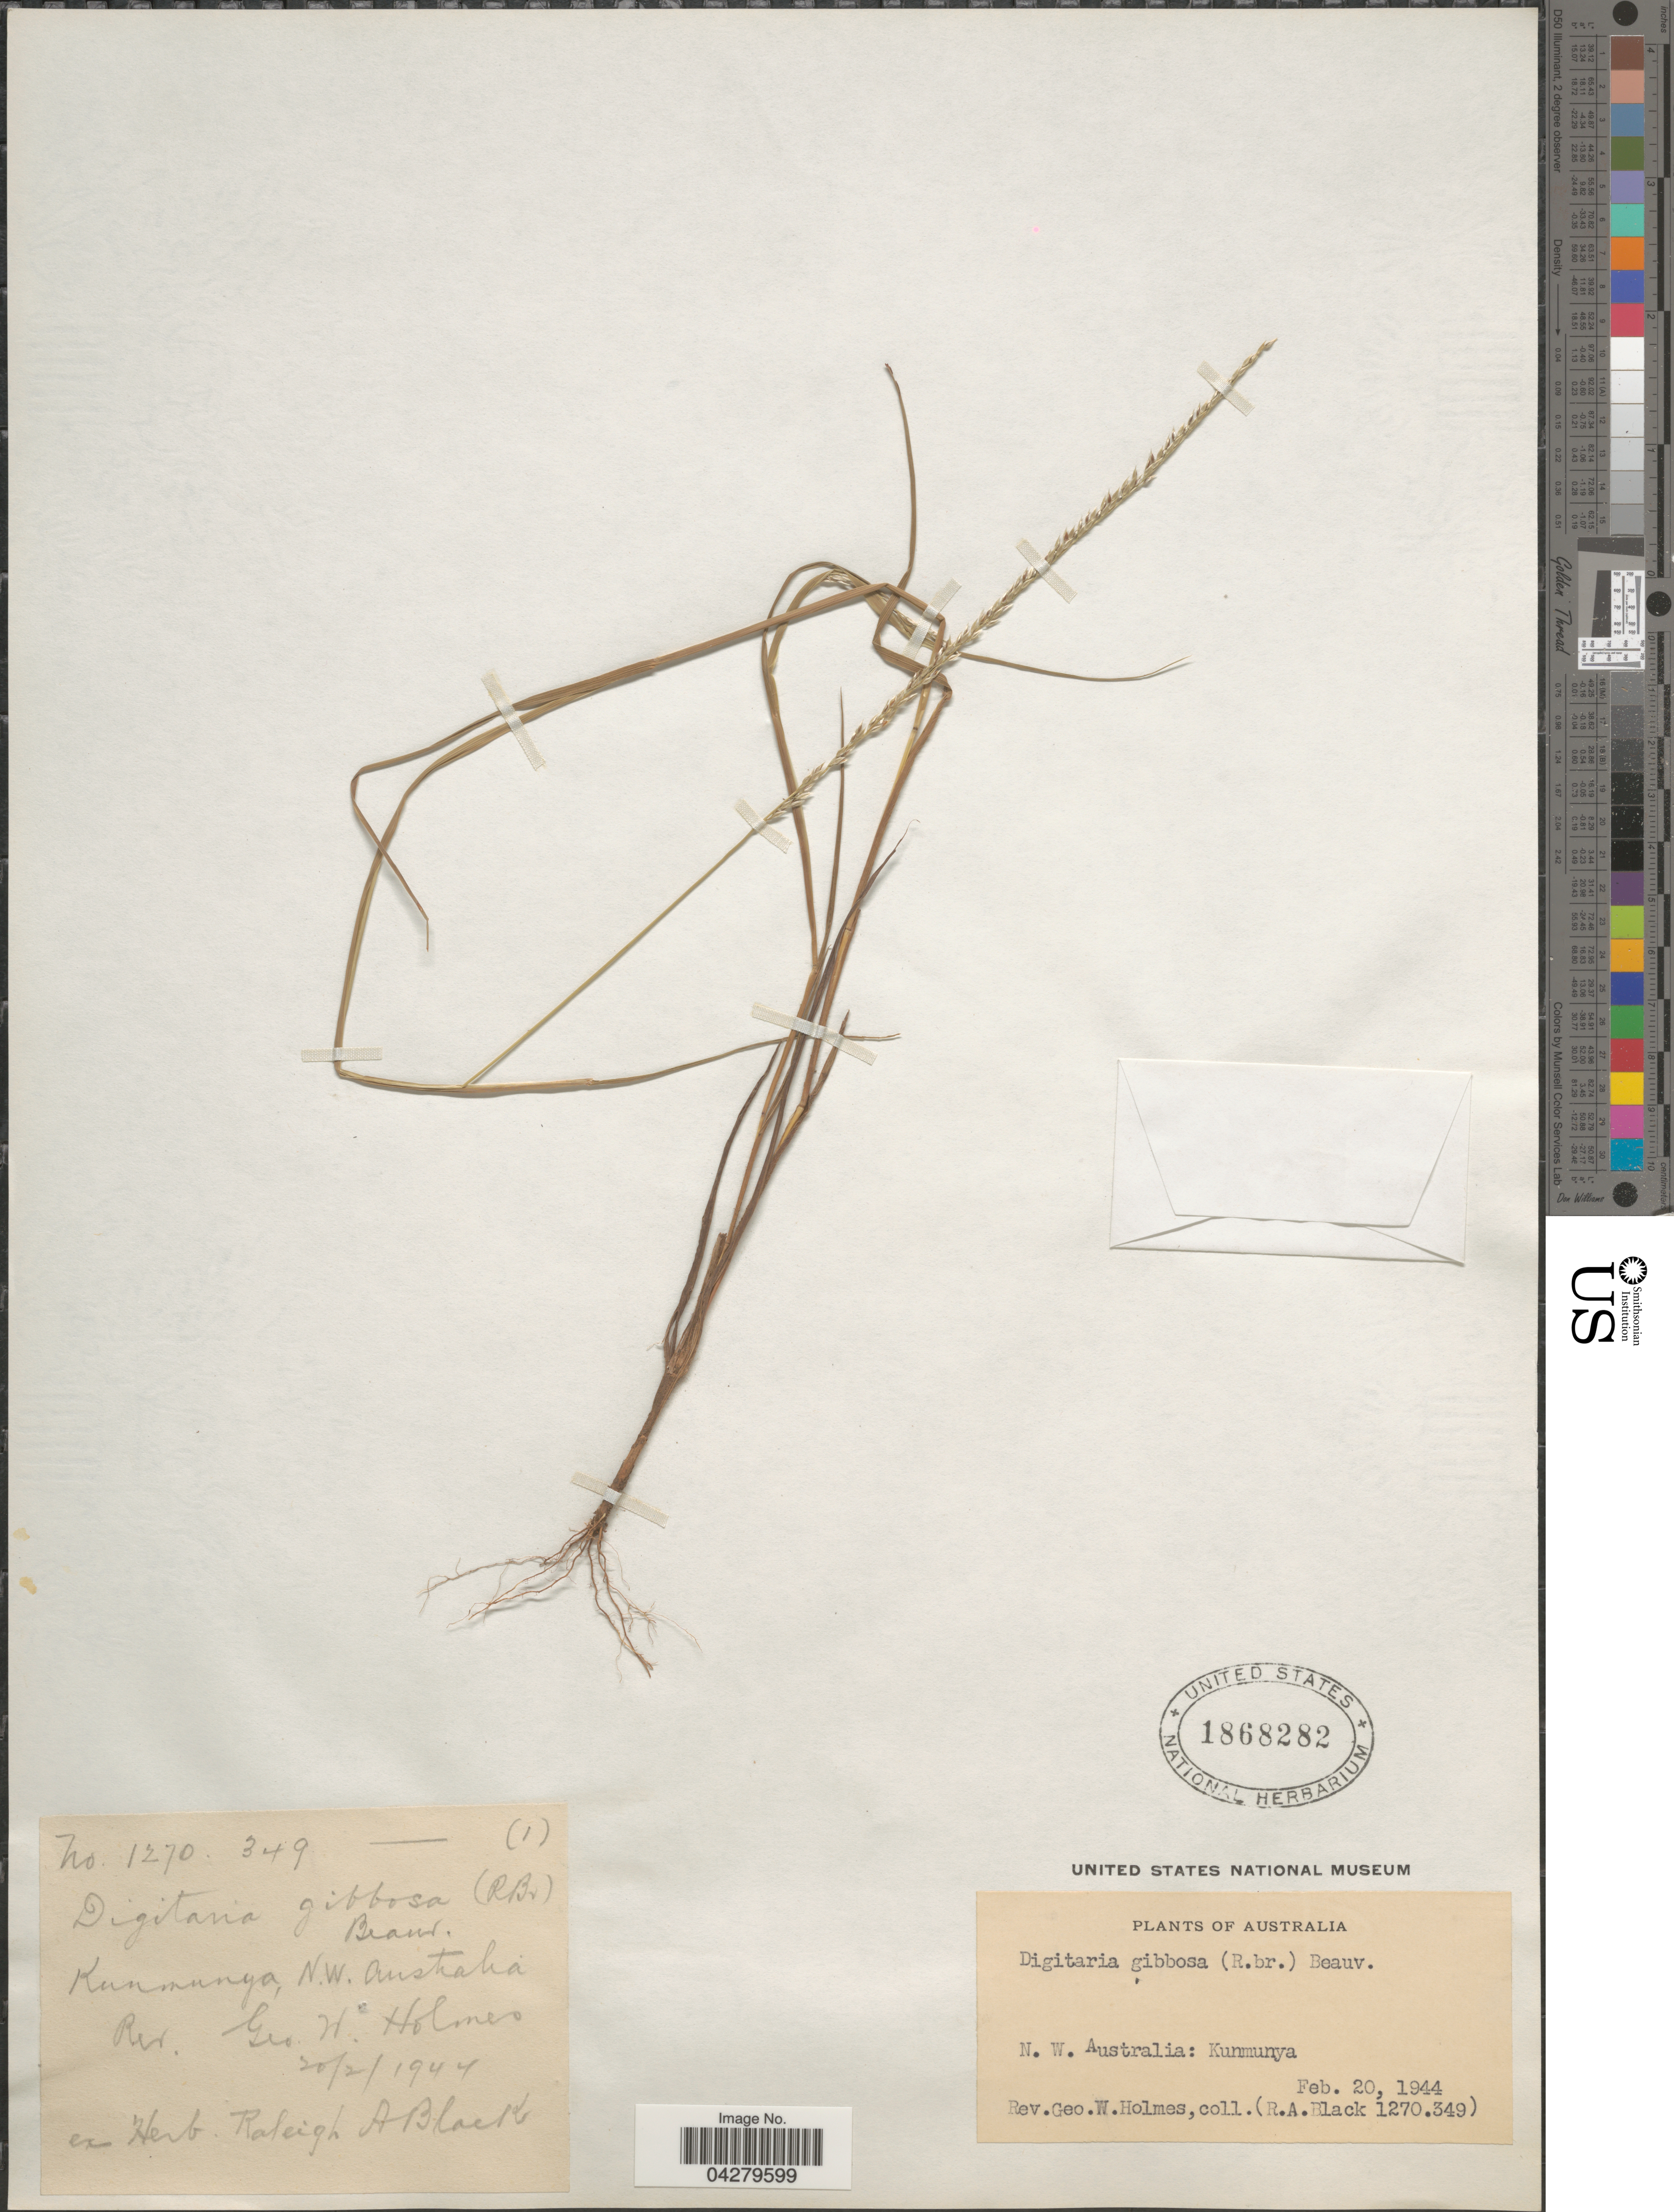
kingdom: Plantae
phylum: Tracheophyta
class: Liliopsida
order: Poales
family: Poaceae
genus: Digitaria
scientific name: Digitaria gibbosa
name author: (R. Br.) P. Beauv.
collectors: G. Holmes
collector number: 1270.349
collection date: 1944-02-20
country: Australia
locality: N.W. Australia: Kunmunya.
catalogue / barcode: US 1868282